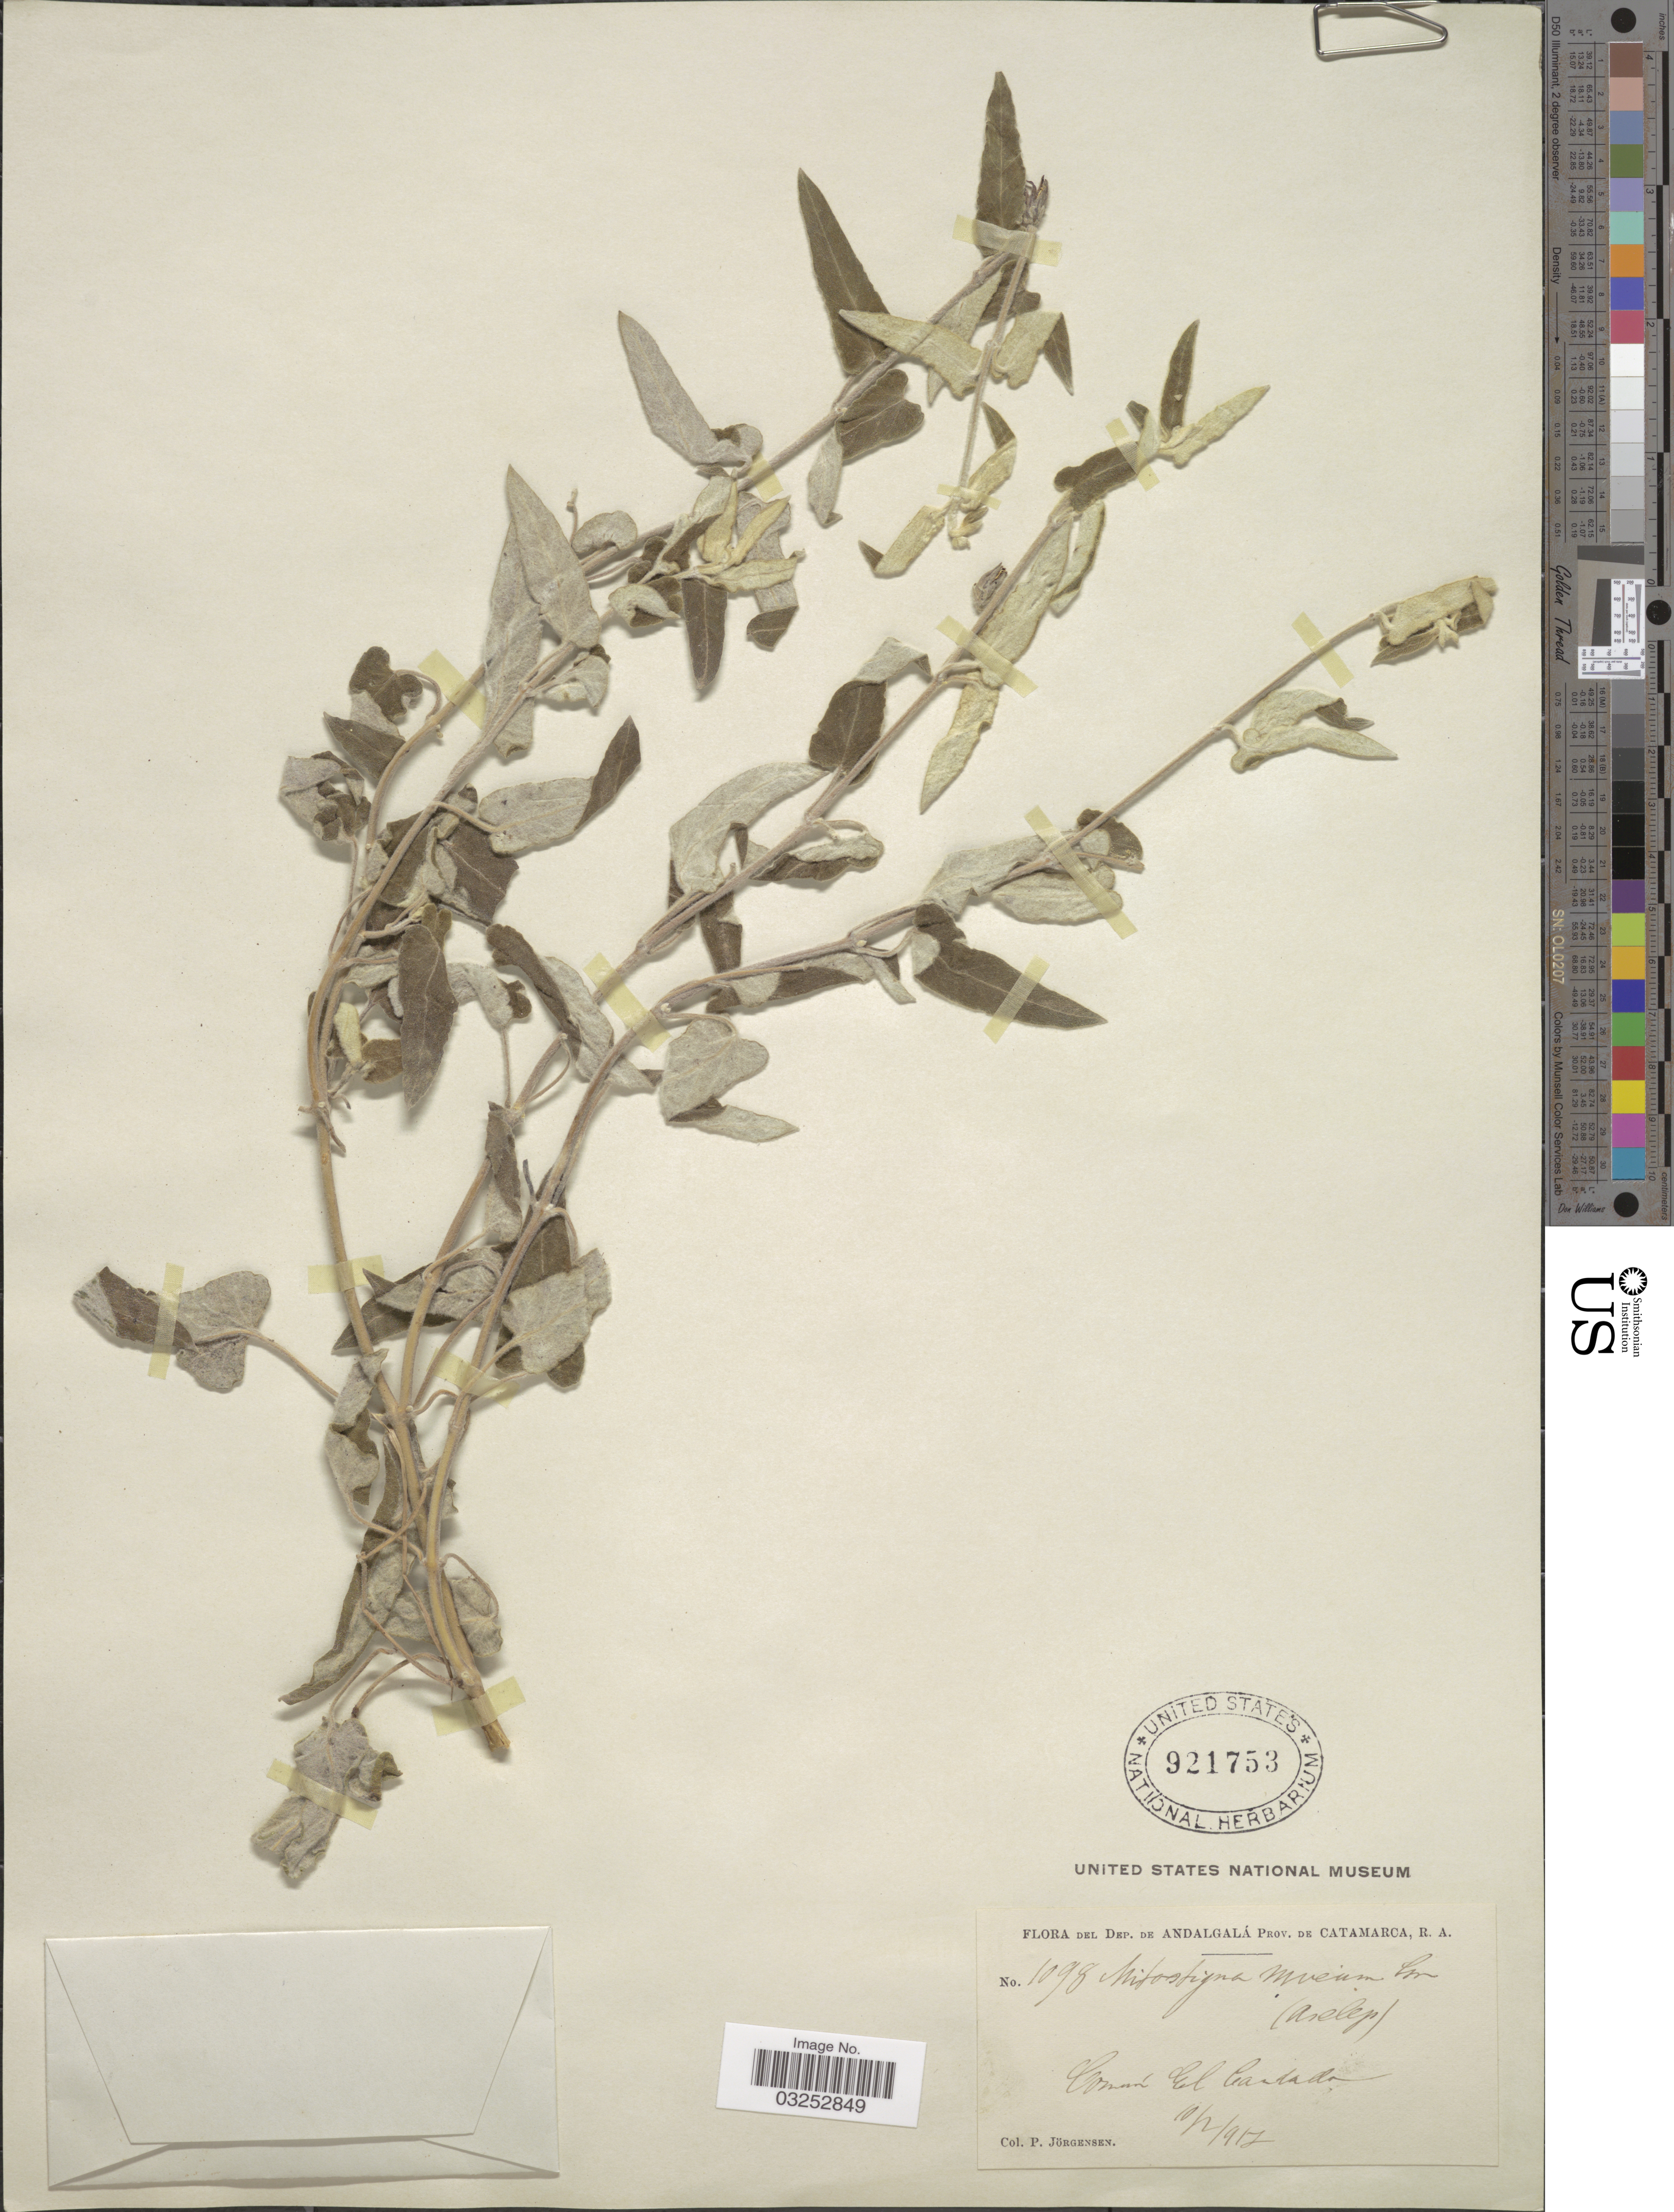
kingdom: Plantae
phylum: Tracheophyta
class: Magnoliopsida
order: Gentianales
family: Apocynaceae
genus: Mitostigma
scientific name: Mitostigma niveum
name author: (Griseb.) Griseb.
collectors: P. Jörgensen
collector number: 1098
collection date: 1917-02-10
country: Argentina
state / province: Catamarca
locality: Dep. de Andalgalá, Prov. de Catamarca, R.A., Común El Candado.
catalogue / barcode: US 921753